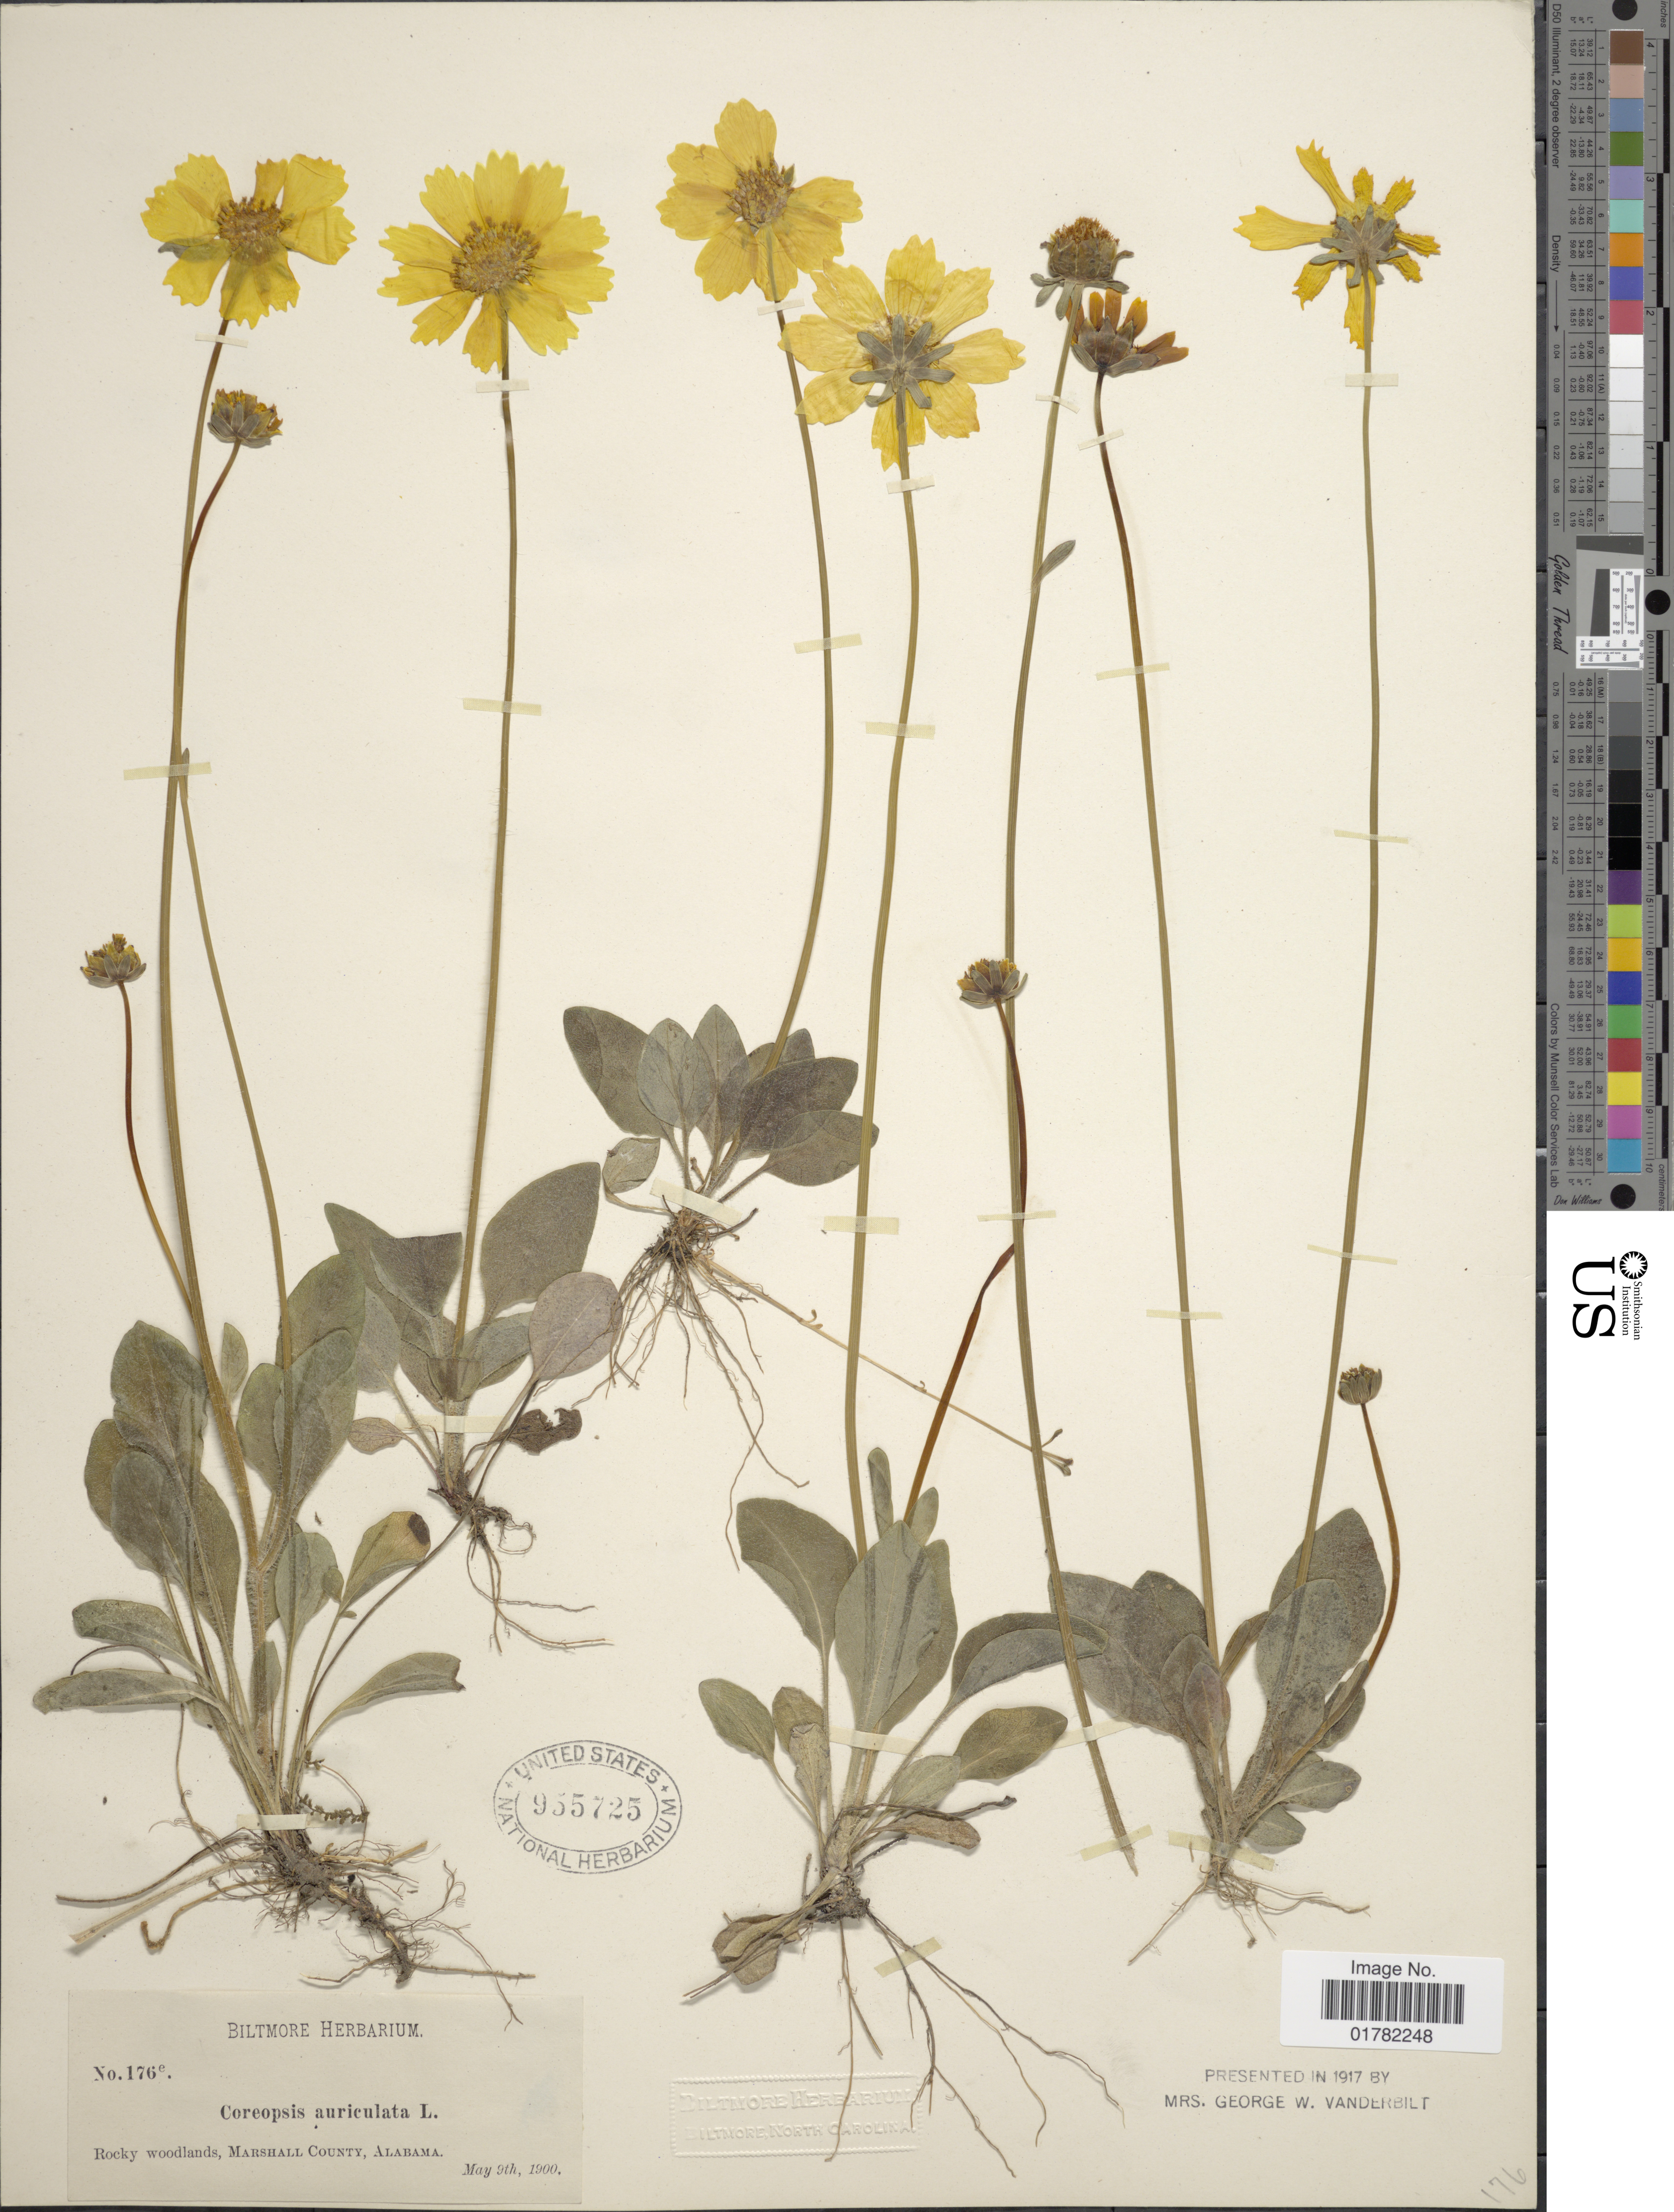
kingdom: Plantae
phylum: Tracheophyta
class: Magnoliopsida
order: Asterales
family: Asteraceae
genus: Coreopsis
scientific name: Coreopsis auriculata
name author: L.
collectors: ex herb. Biltmore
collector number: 176e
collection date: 1900-05-09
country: United States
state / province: Alabama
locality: Rocky woodlands, Marshall County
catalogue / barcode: US 955725